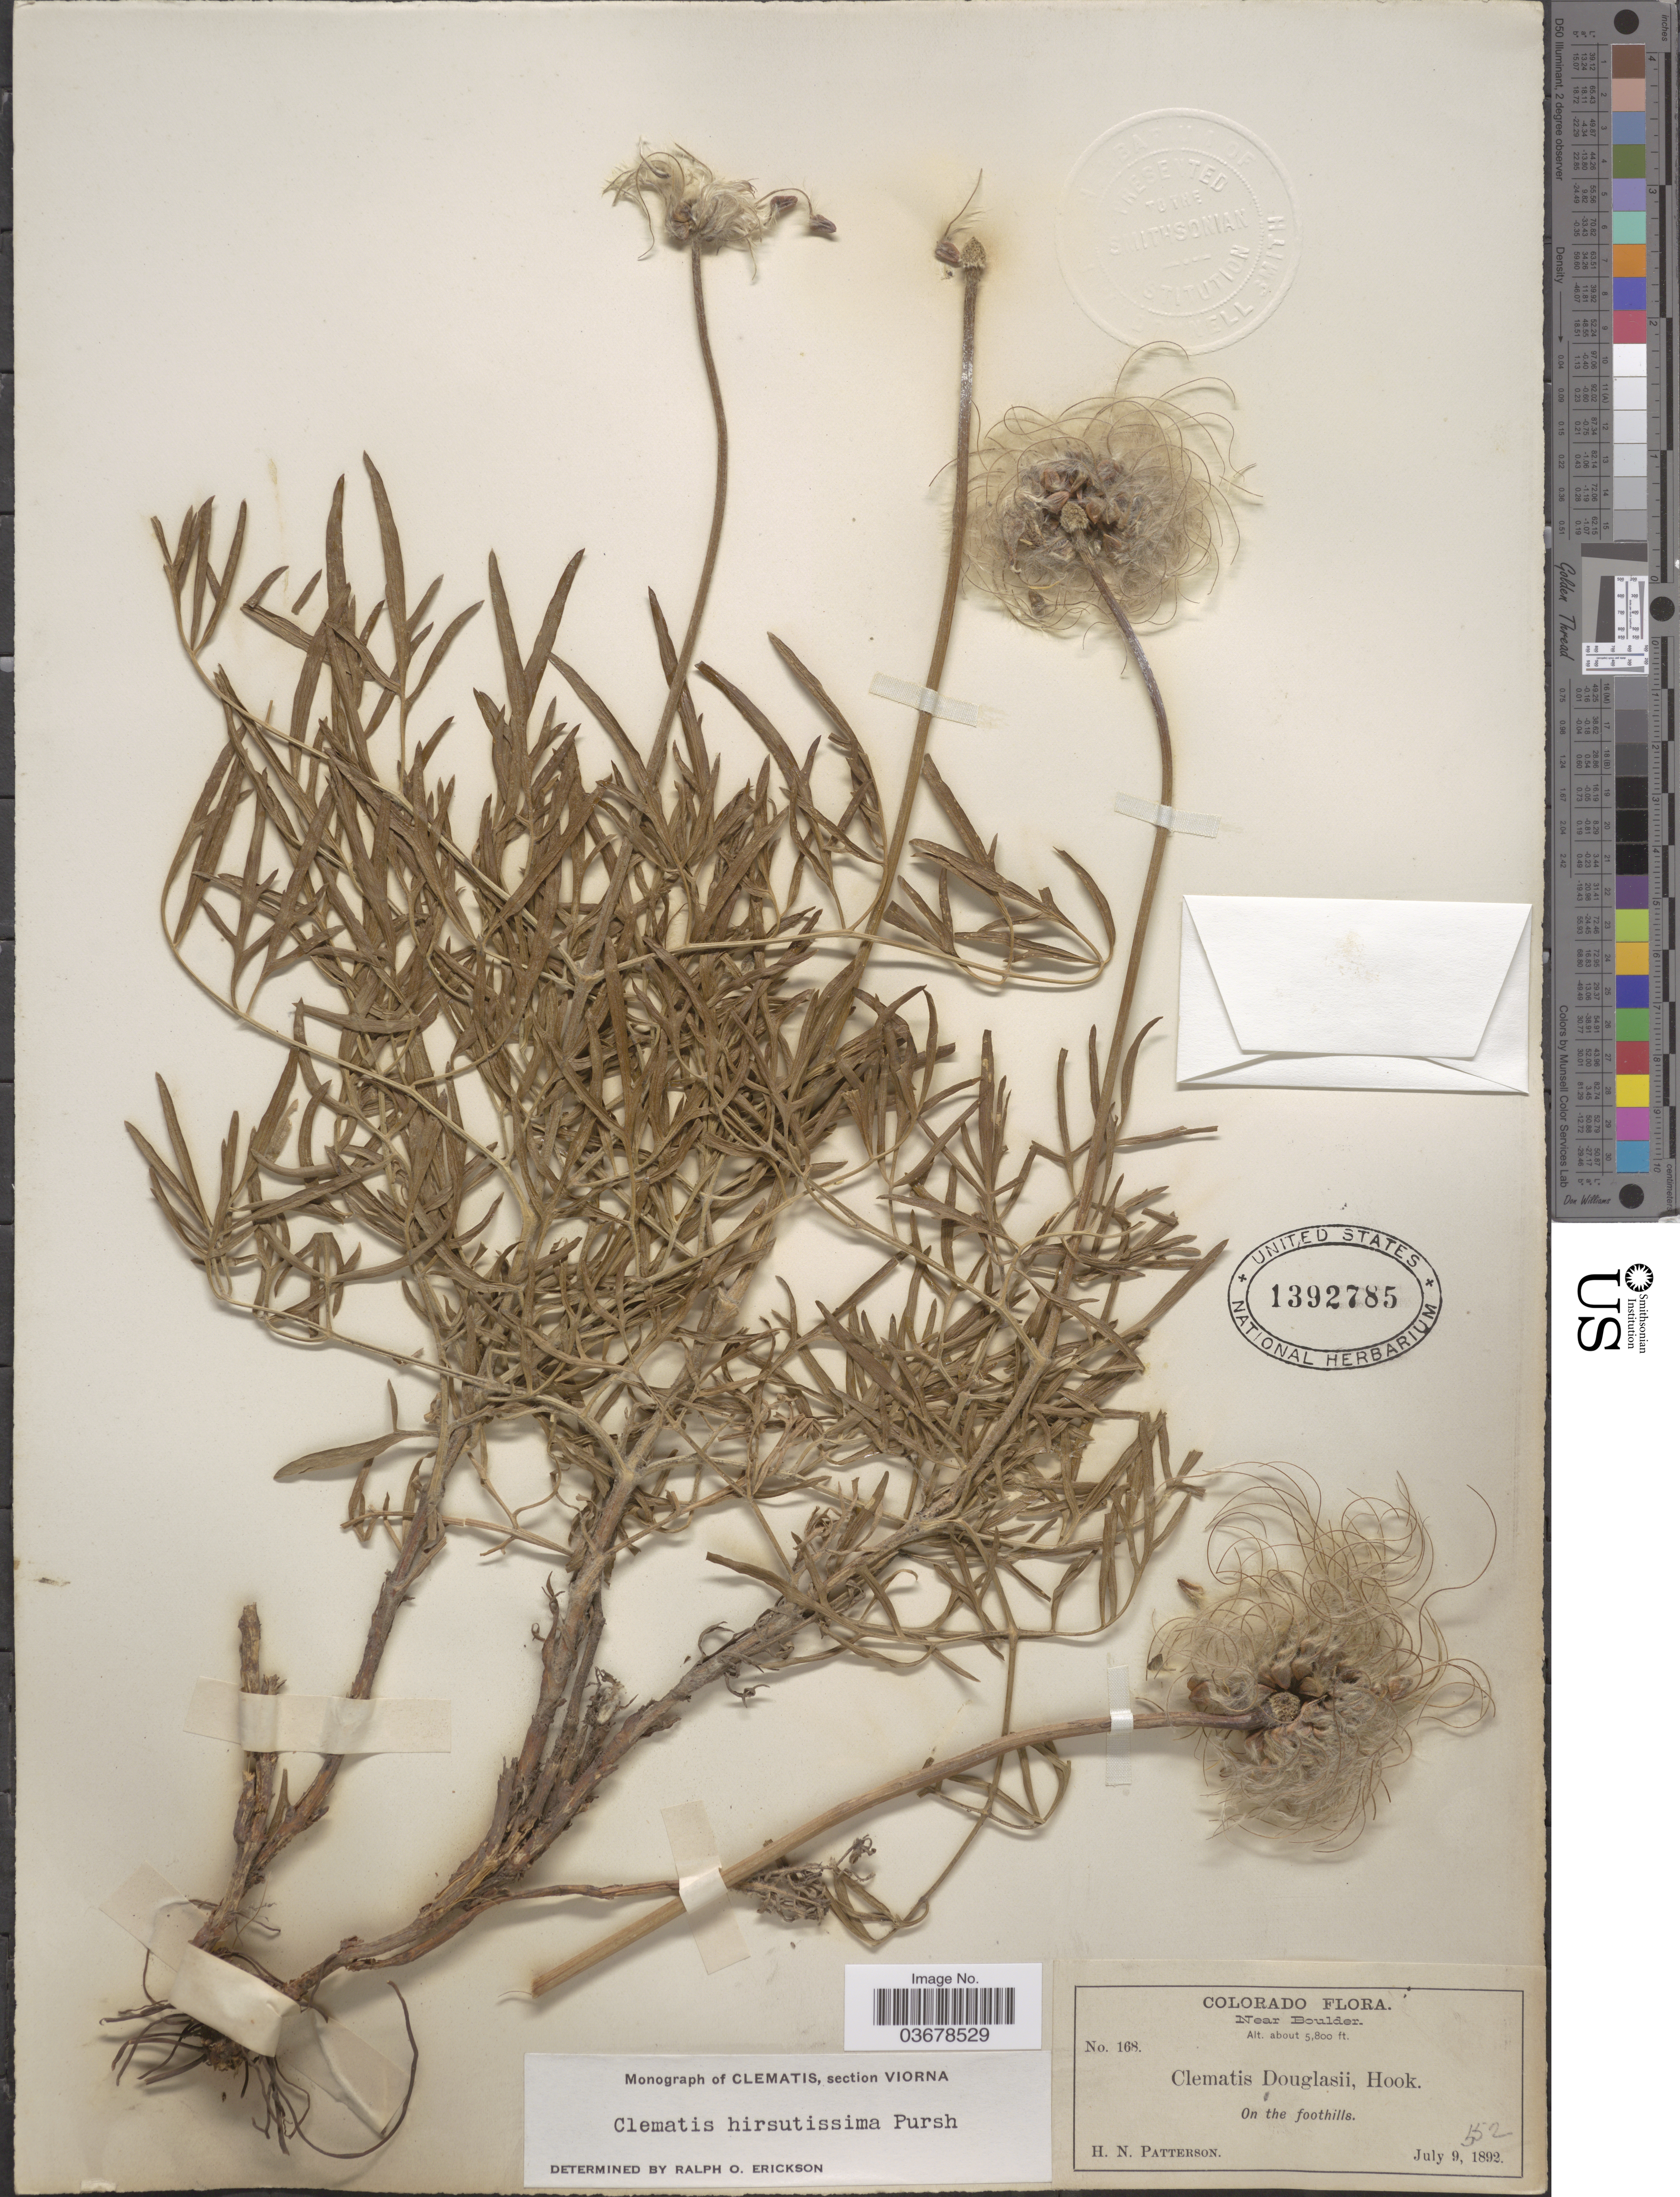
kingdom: Plantae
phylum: Tracheophyta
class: Magnoliopsida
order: Ranunculales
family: Ranunculaceae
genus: Clematis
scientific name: Clematis viorna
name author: L.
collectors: H. N. Patterson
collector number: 168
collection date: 1892-07-09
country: United States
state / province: Colorado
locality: Near Boulder. On the foothills.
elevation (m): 1768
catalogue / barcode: US 1392785